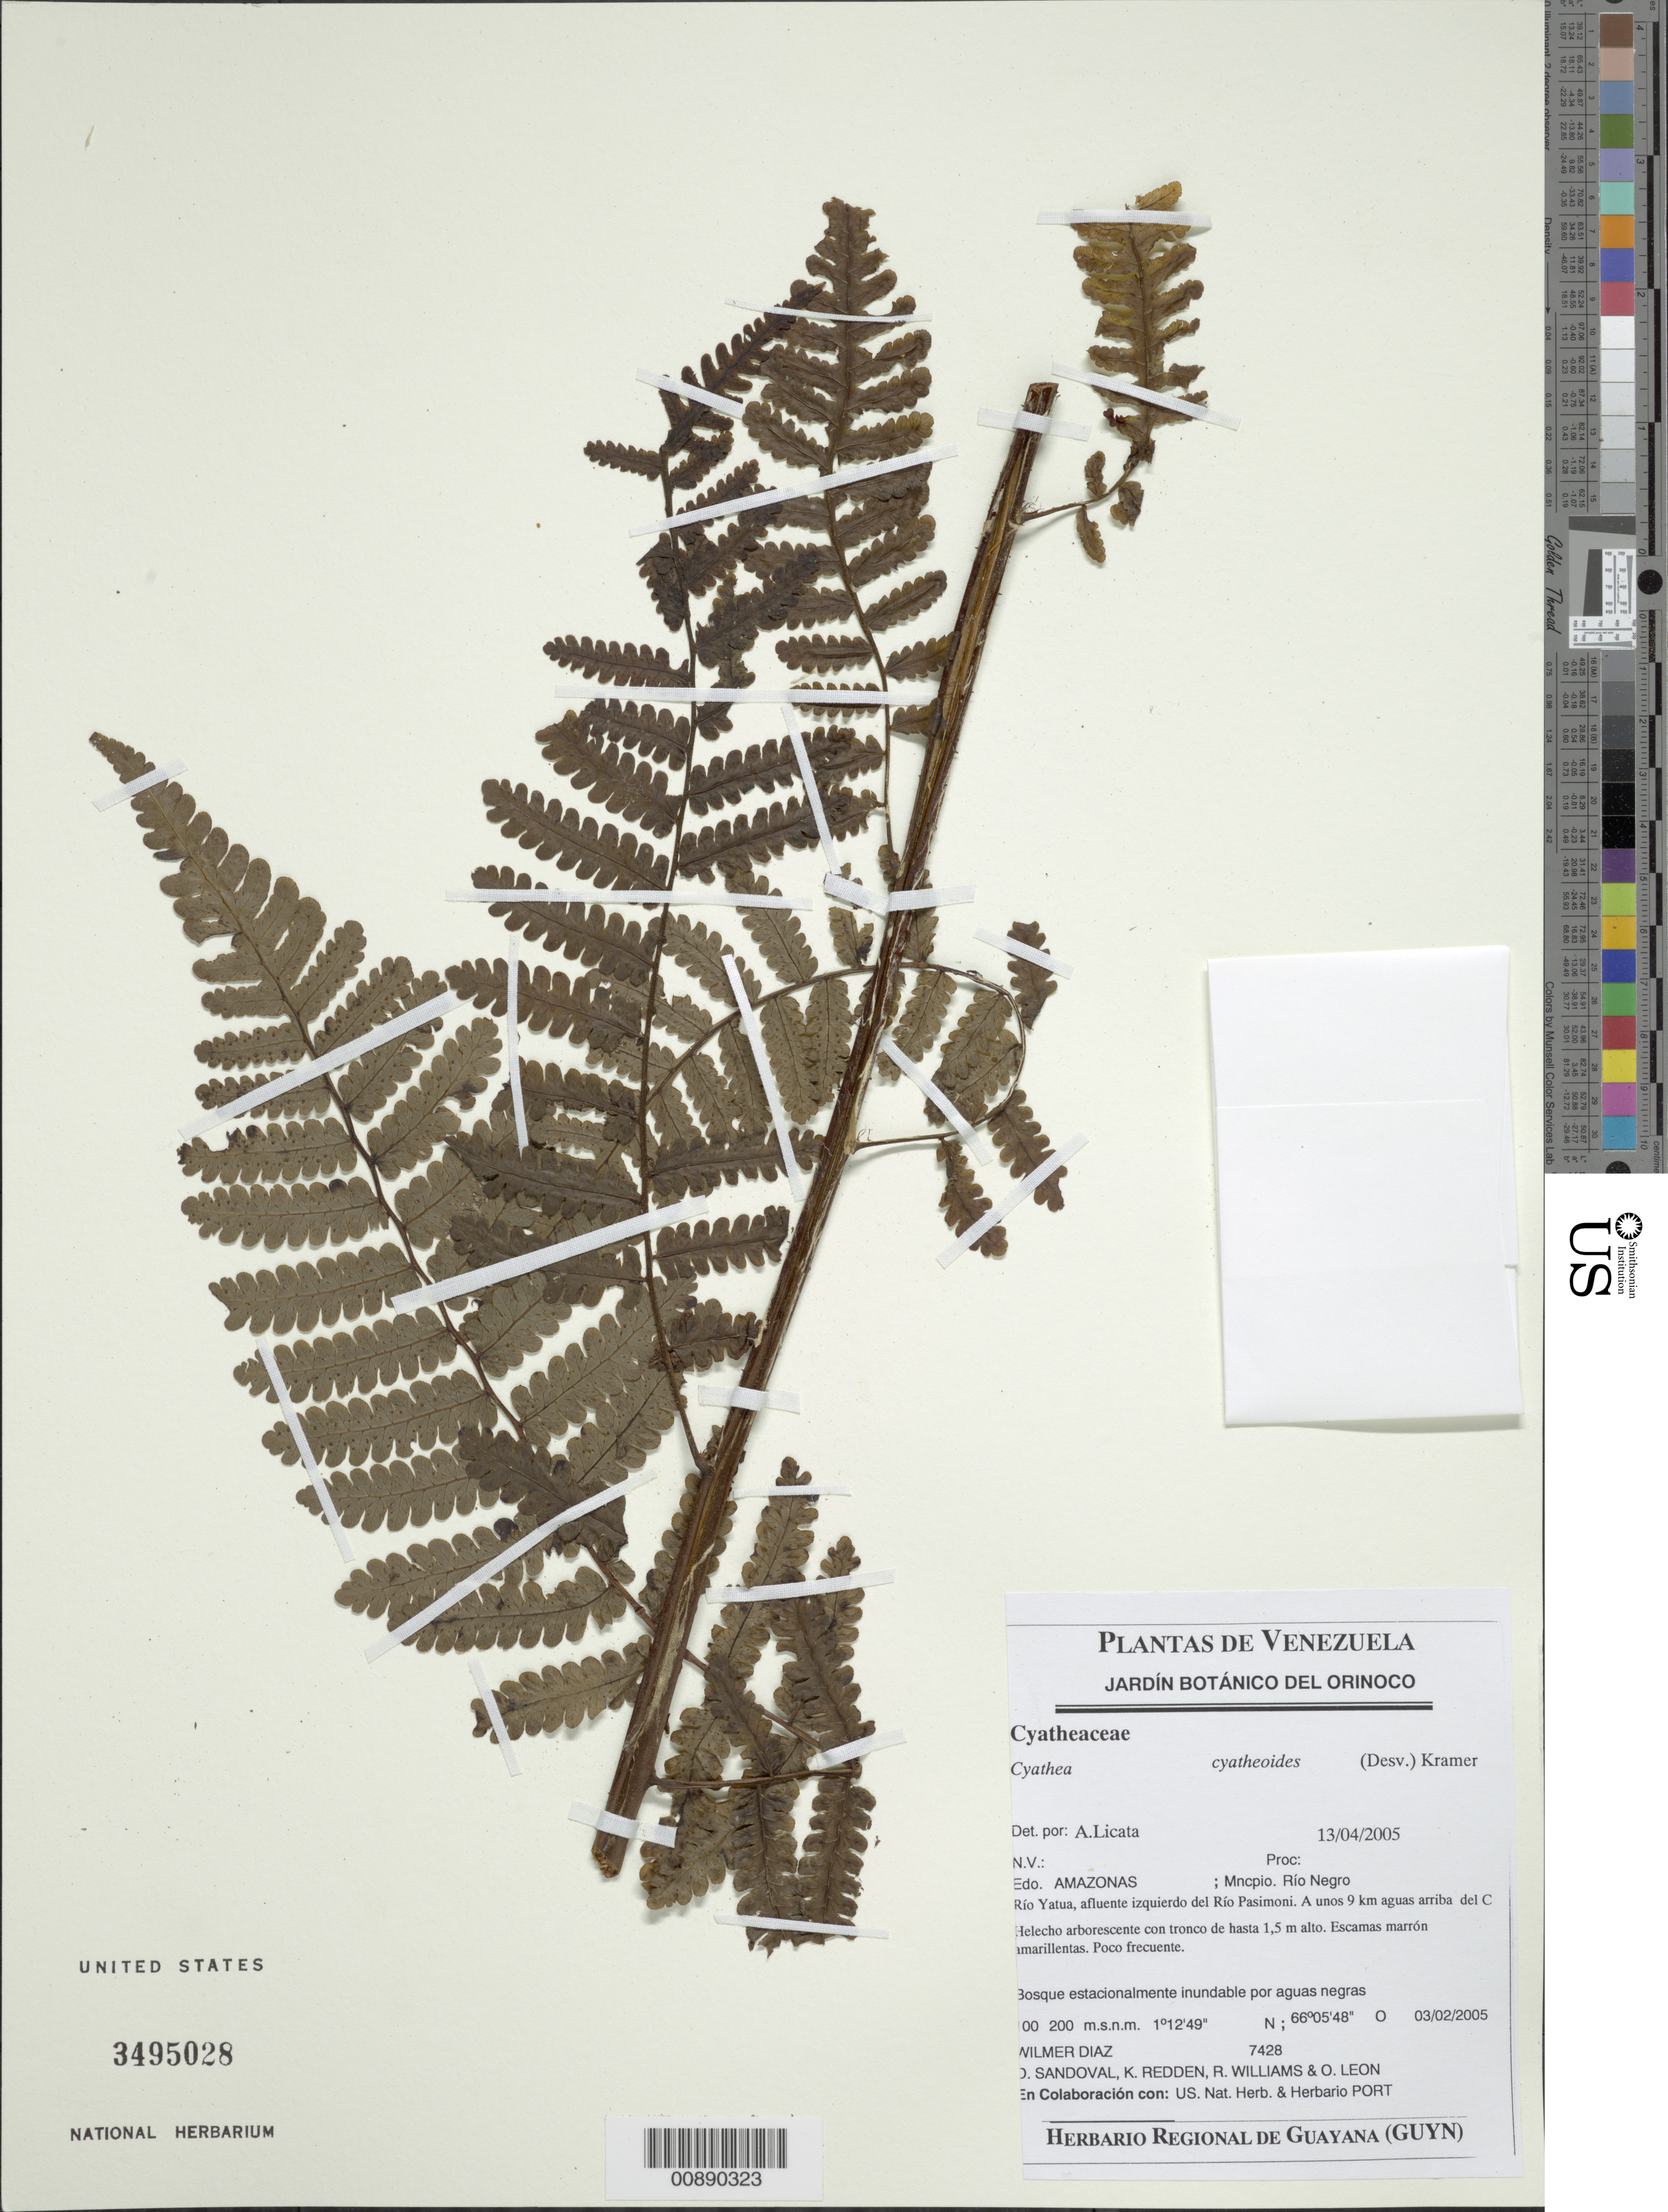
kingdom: Plantae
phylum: Tracheophyta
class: Polypodiopsida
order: Cyatheales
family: Cyatheaceae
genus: Cyathea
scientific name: Cyathea cyatheoides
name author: (Desv.) K.U. Kramer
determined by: Licata, A., (PORT), Univ. Nac. Exp. de los Llanos Ezequiel Zamora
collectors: W. Díaz P., D. Sandoval, K. M. Redden, R. Williams & O. León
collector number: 7428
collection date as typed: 3-Feb-05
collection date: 2005-02-03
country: Venezuela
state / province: Amazonas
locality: Mun. Río Negro, Río Yatua, afluente del Río Pasimoni, 9 km aguas arriba del Campamento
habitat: Bosque estacionalmente inundable por aguas negras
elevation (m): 100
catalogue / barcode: US 3495028